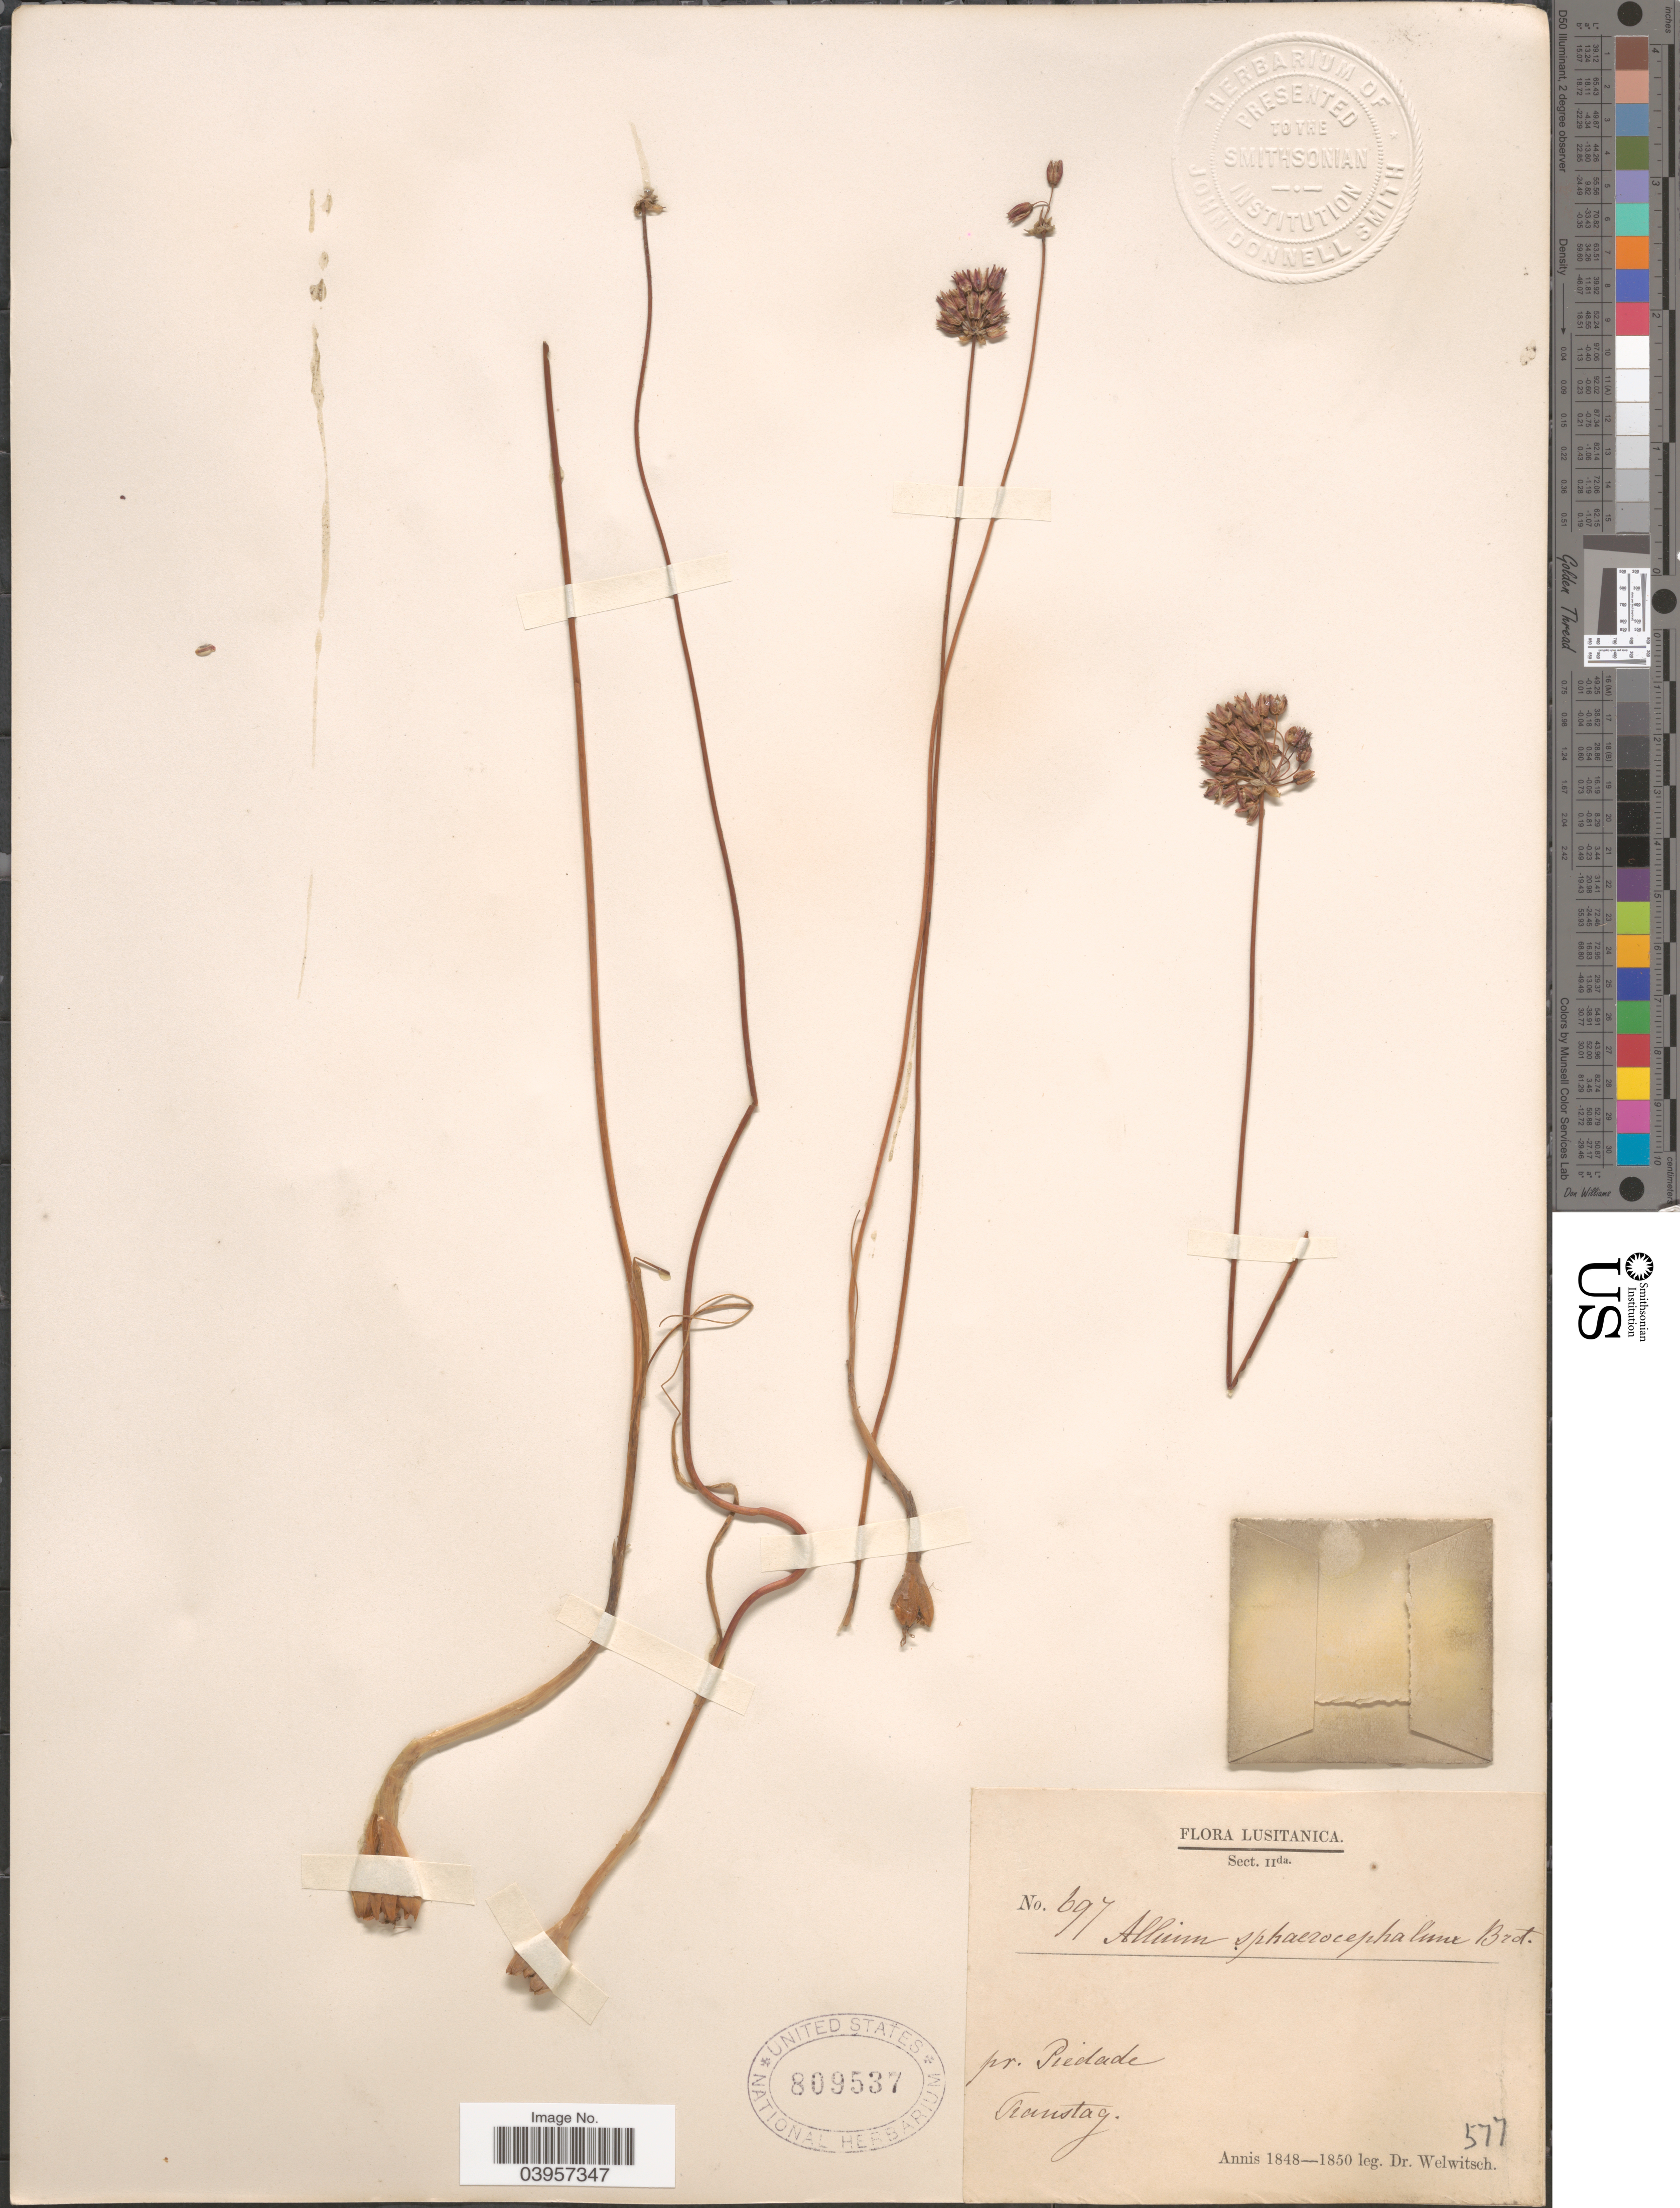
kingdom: Plantae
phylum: Tracheophyta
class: Liliopsida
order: Asparagales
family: Amaryllidaceae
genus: Allium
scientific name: Allium sphaerocephalum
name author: L.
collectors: -. Welwitsch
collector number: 697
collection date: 1848/1850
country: Portugal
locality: Lusitanica. Pr. Piedade. Tramtag.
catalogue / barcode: US 809537